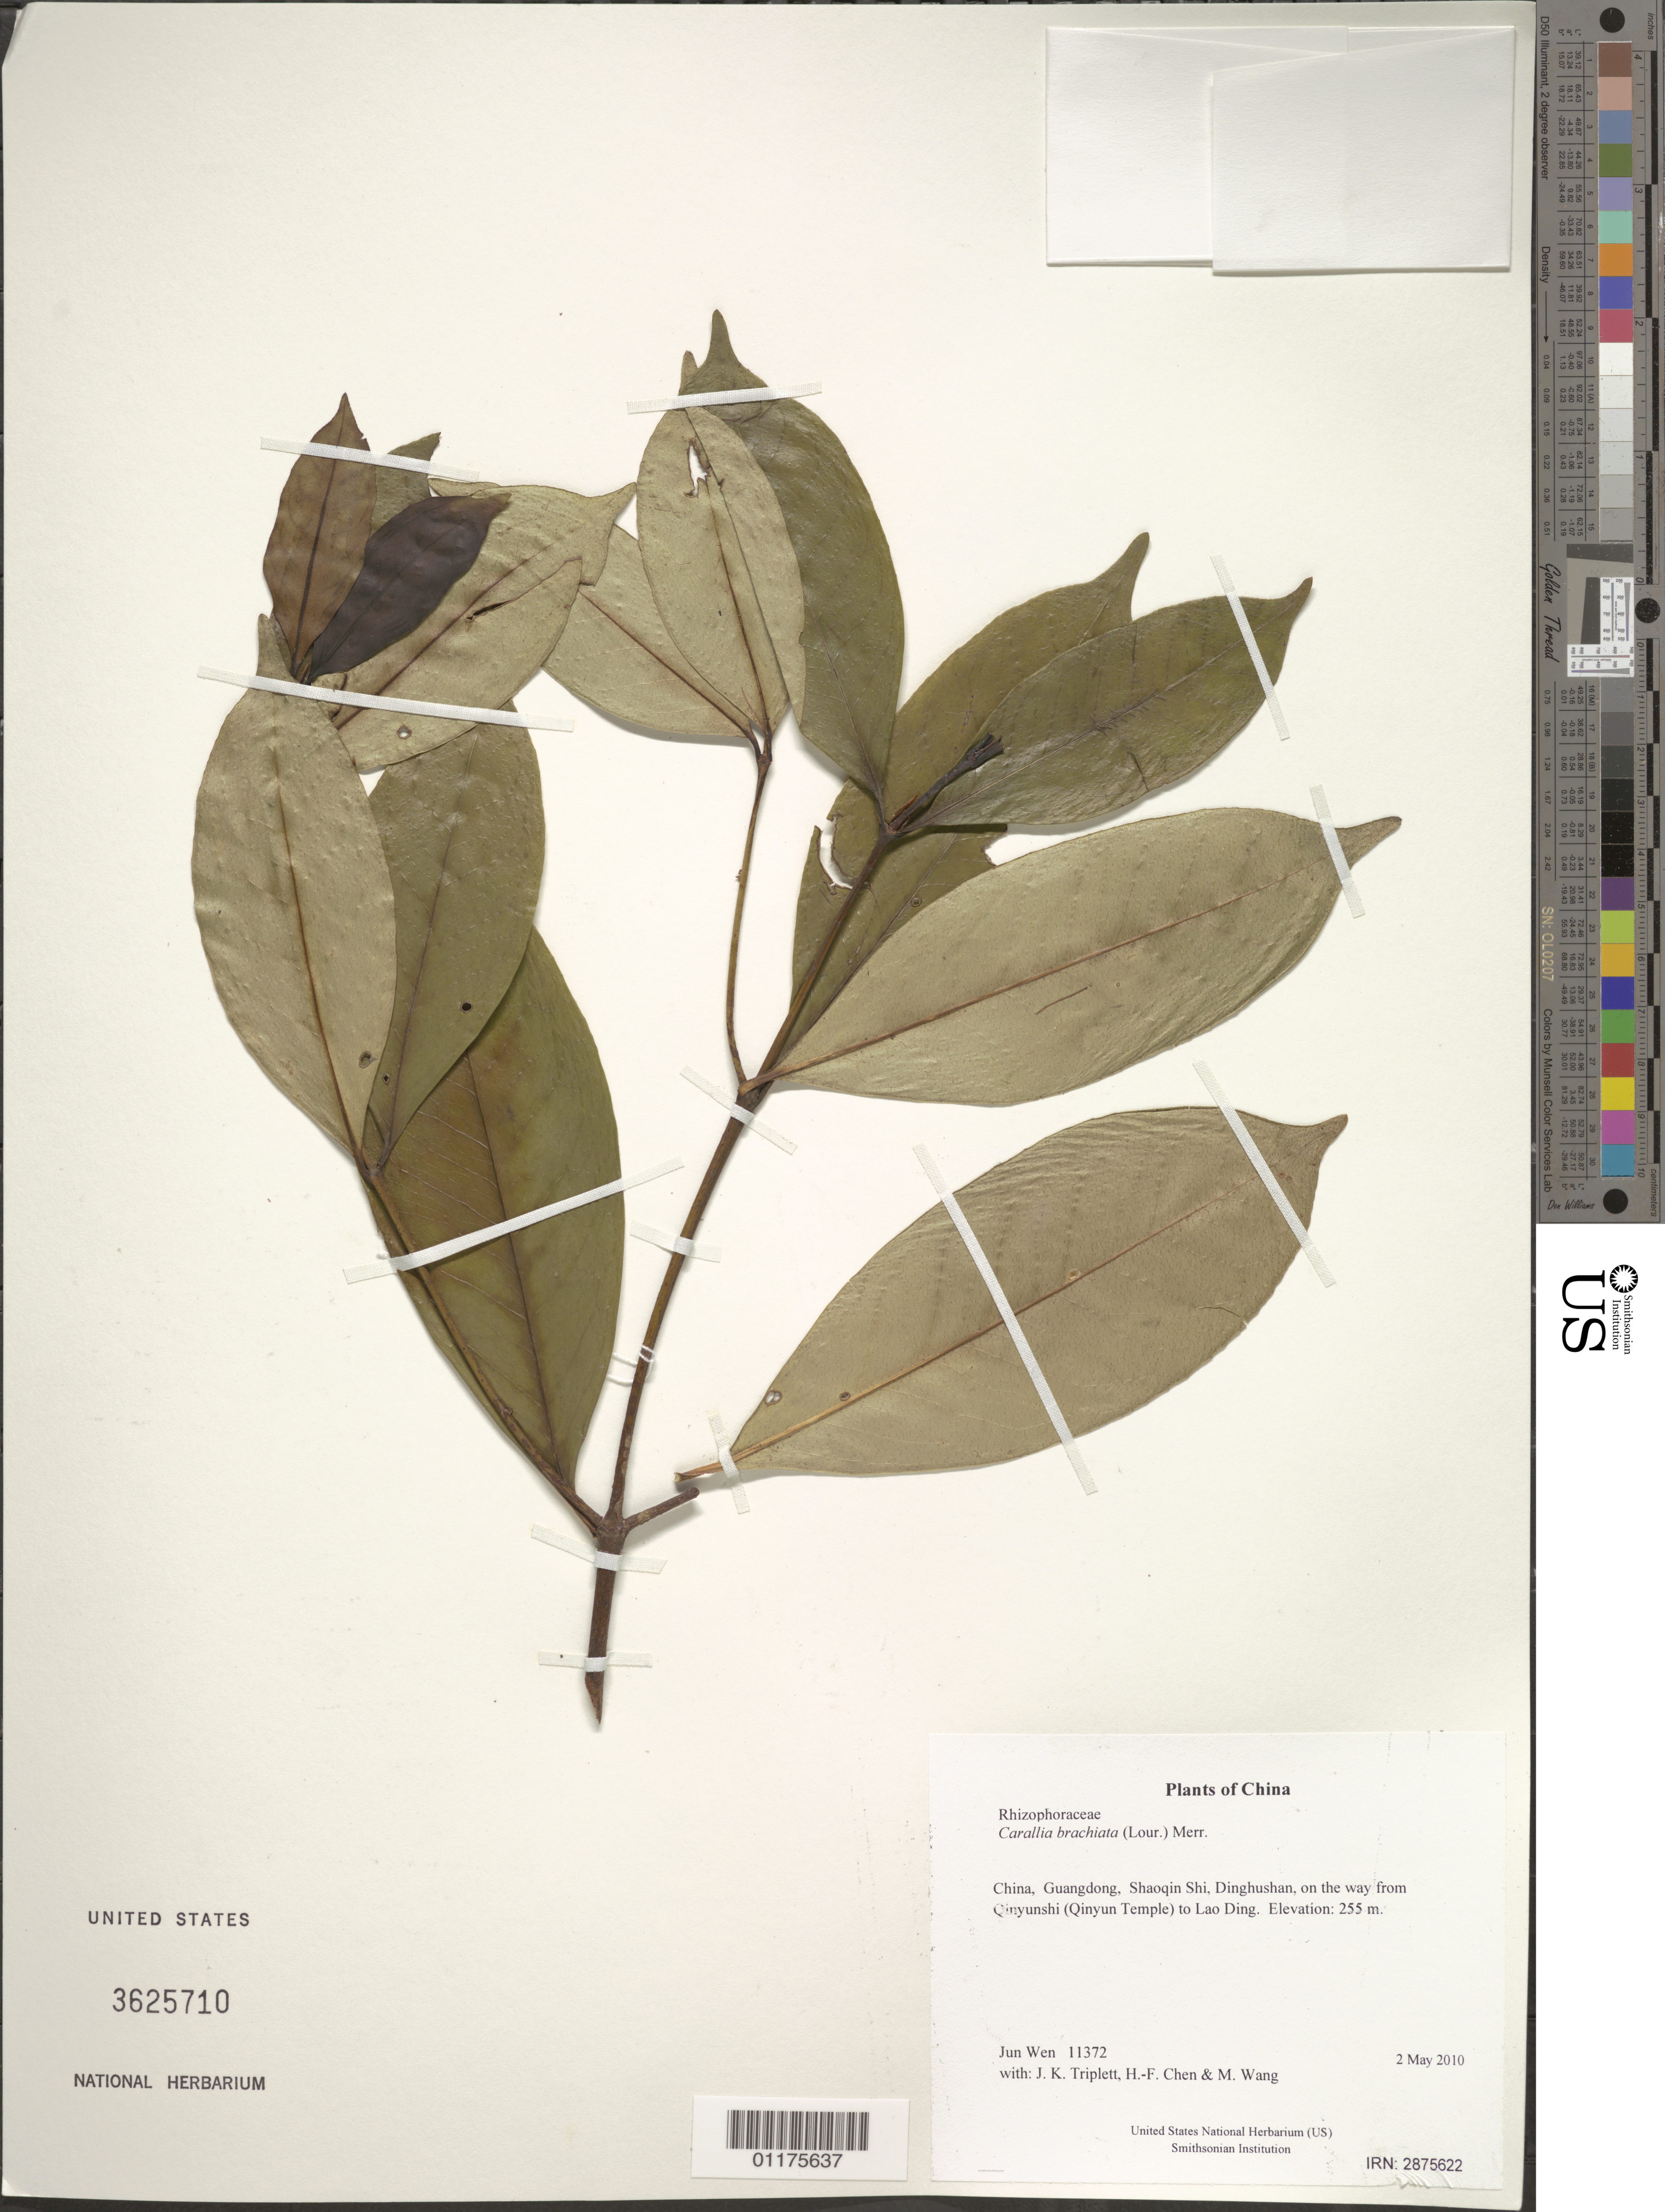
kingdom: Plantae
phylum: Tracheophyta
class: Magnoliopsida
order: Malpighiales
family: Rhizophoraceae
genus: Carallia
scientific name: Carallia brachiata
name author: (Lour.) Merr.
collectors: J. Wen, J. K. Triplett, H.-F. Chen & M. Wang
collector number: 11372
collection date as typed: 2 May 2010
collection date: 2010-05-02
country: China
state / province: Guangdong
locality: Shaoqin Shi, Dinghushan, on the way from Qinyunshi (Qinyun Temple) to Lao Ding.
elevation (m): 255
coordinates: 23 09.575 N, 112 31.817 E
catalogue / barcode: US 3625710